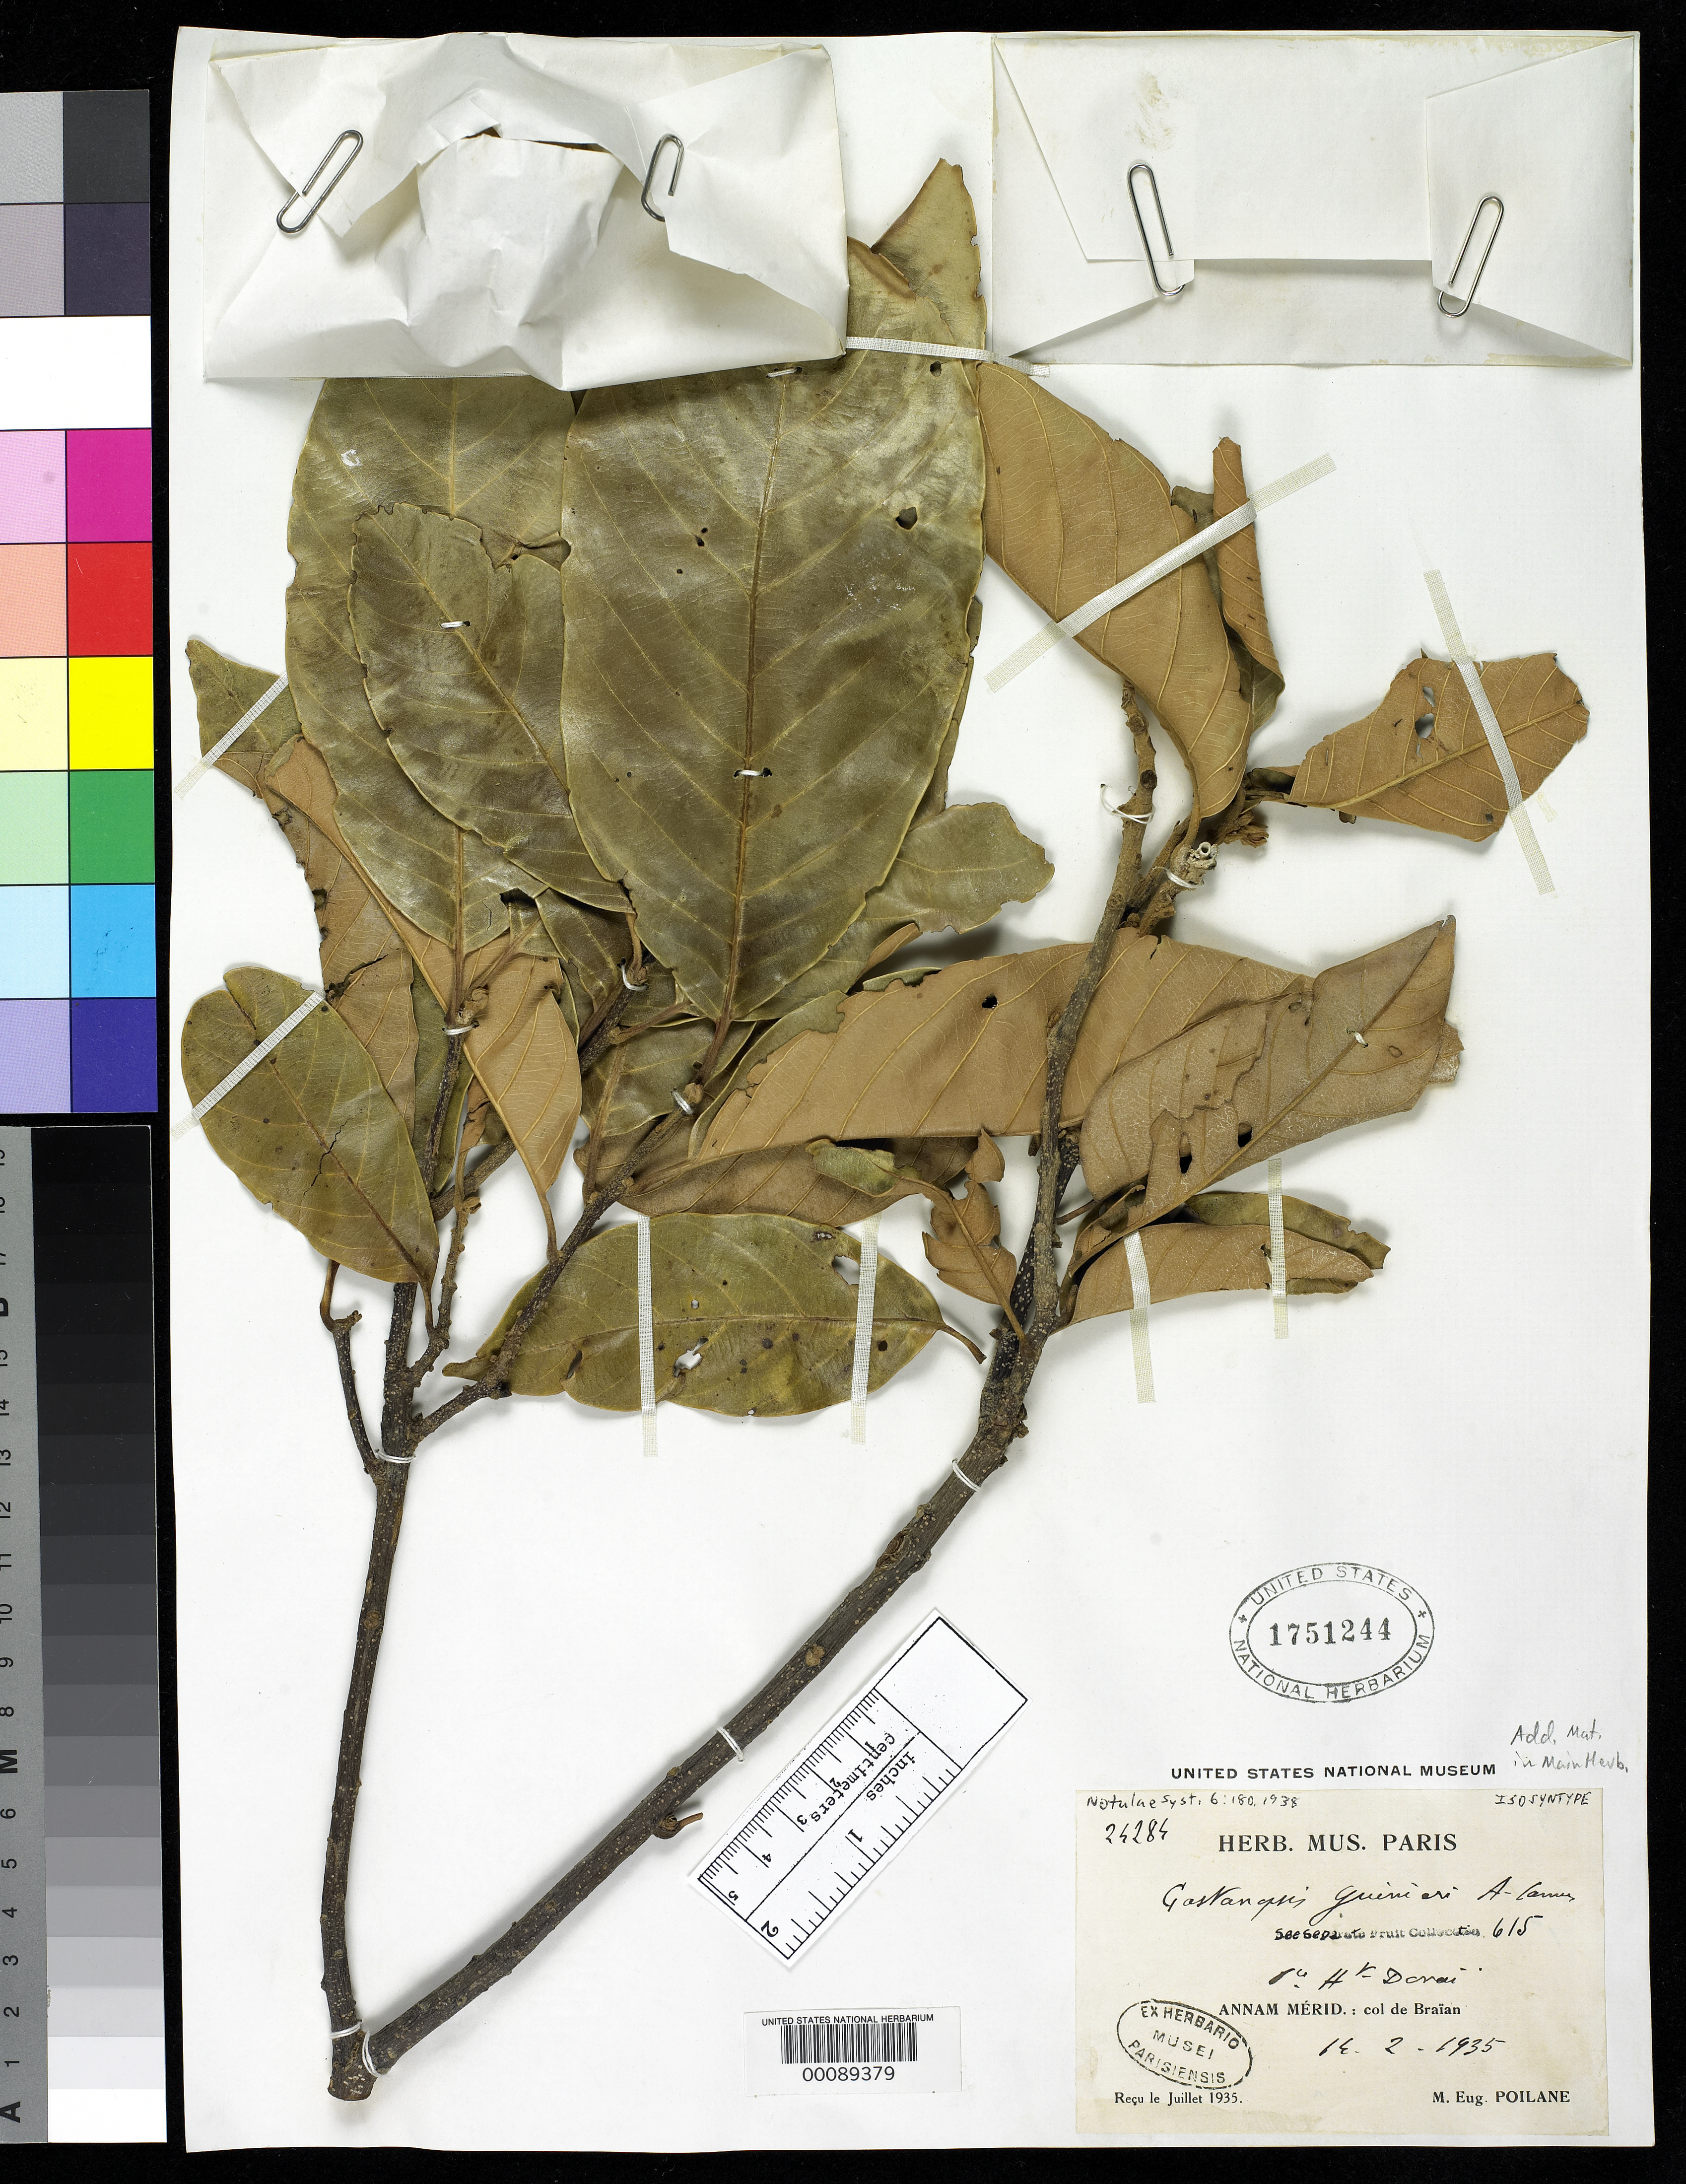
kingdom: Plantae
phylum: Tracheophyta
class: Magnoliopsida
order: Fagales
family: Fagaceae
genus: Castanopsis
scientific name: Castanopsis guinieri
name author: A. Camus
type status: Isosyntype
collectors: E. Poilane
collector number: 24284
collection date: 1935-02-14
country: Vietnam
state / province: Haut-Donnai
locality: Annam: Massif du Brainan, Djiring.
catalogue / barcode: US 1751244